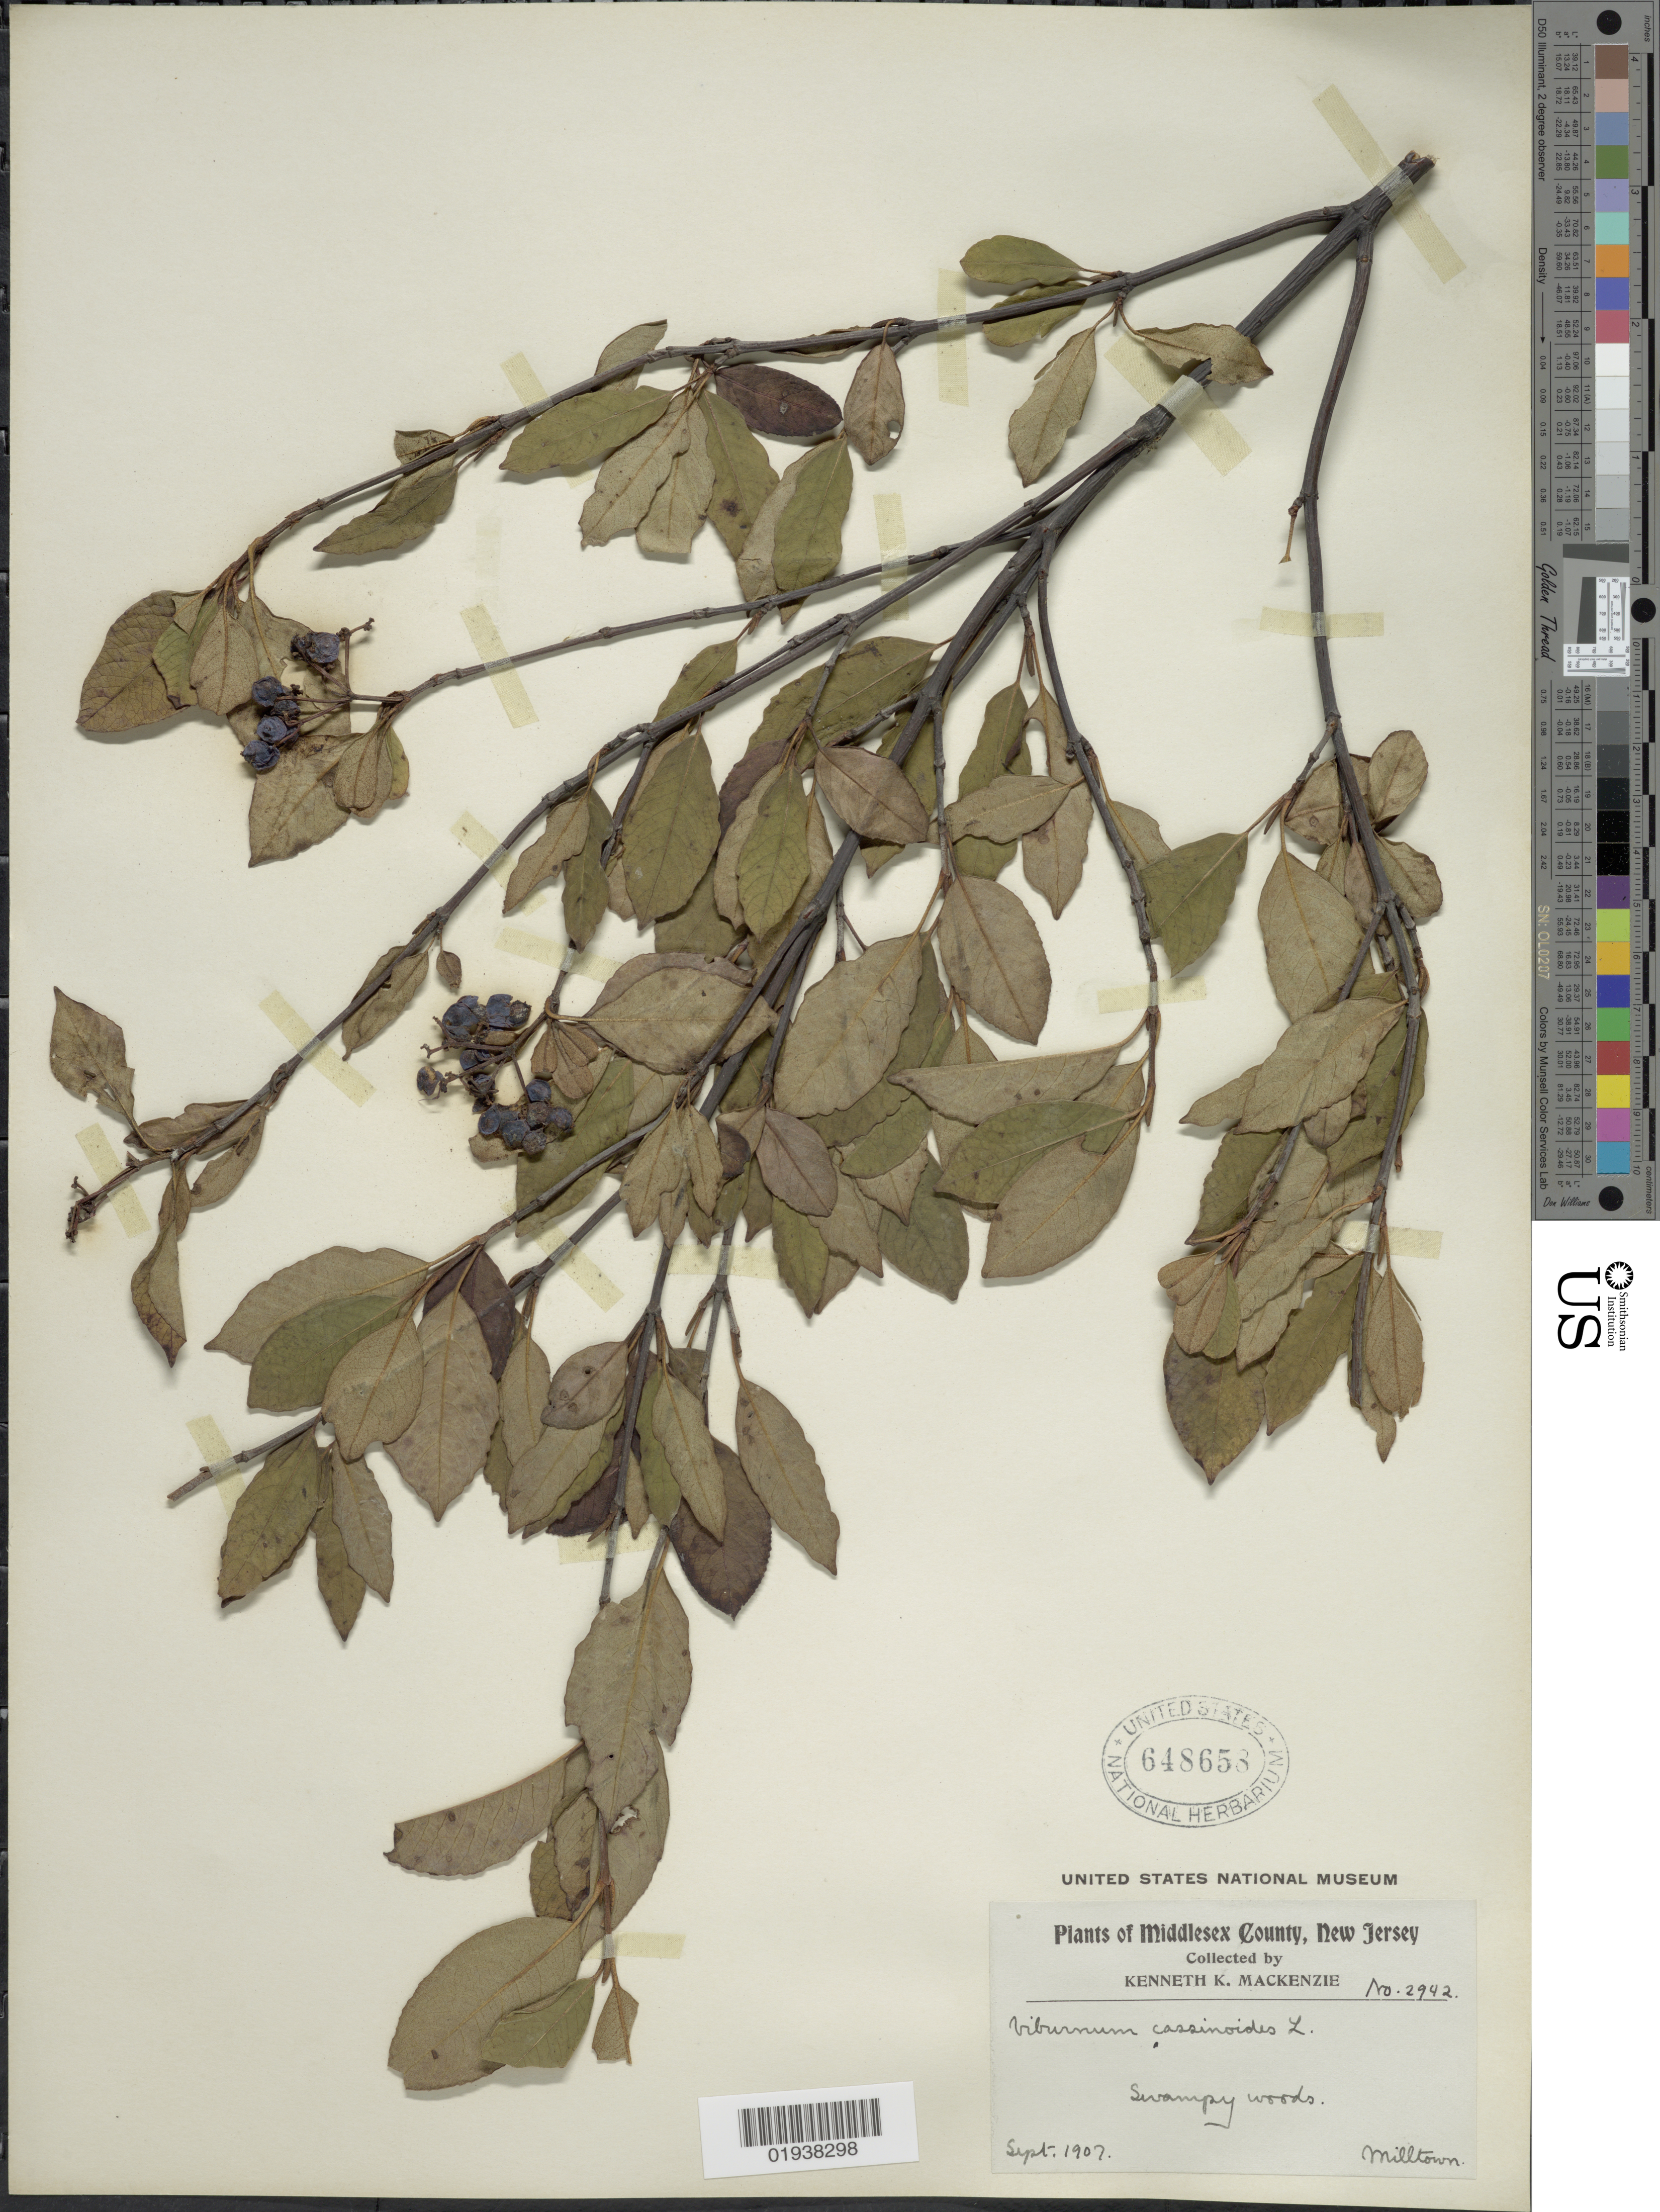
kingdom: Plantae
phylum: Tracheophyta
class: Magnoliopsida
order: Dipsacales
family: Viburnaceae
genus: Viburnum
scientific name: Viburnum cassinoides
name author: L.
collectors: K. K. Mackenzie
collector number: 2942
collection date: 1907-09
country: United States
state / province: New Jersey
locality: Middlesex County. Milltown.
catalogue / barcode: US 648658